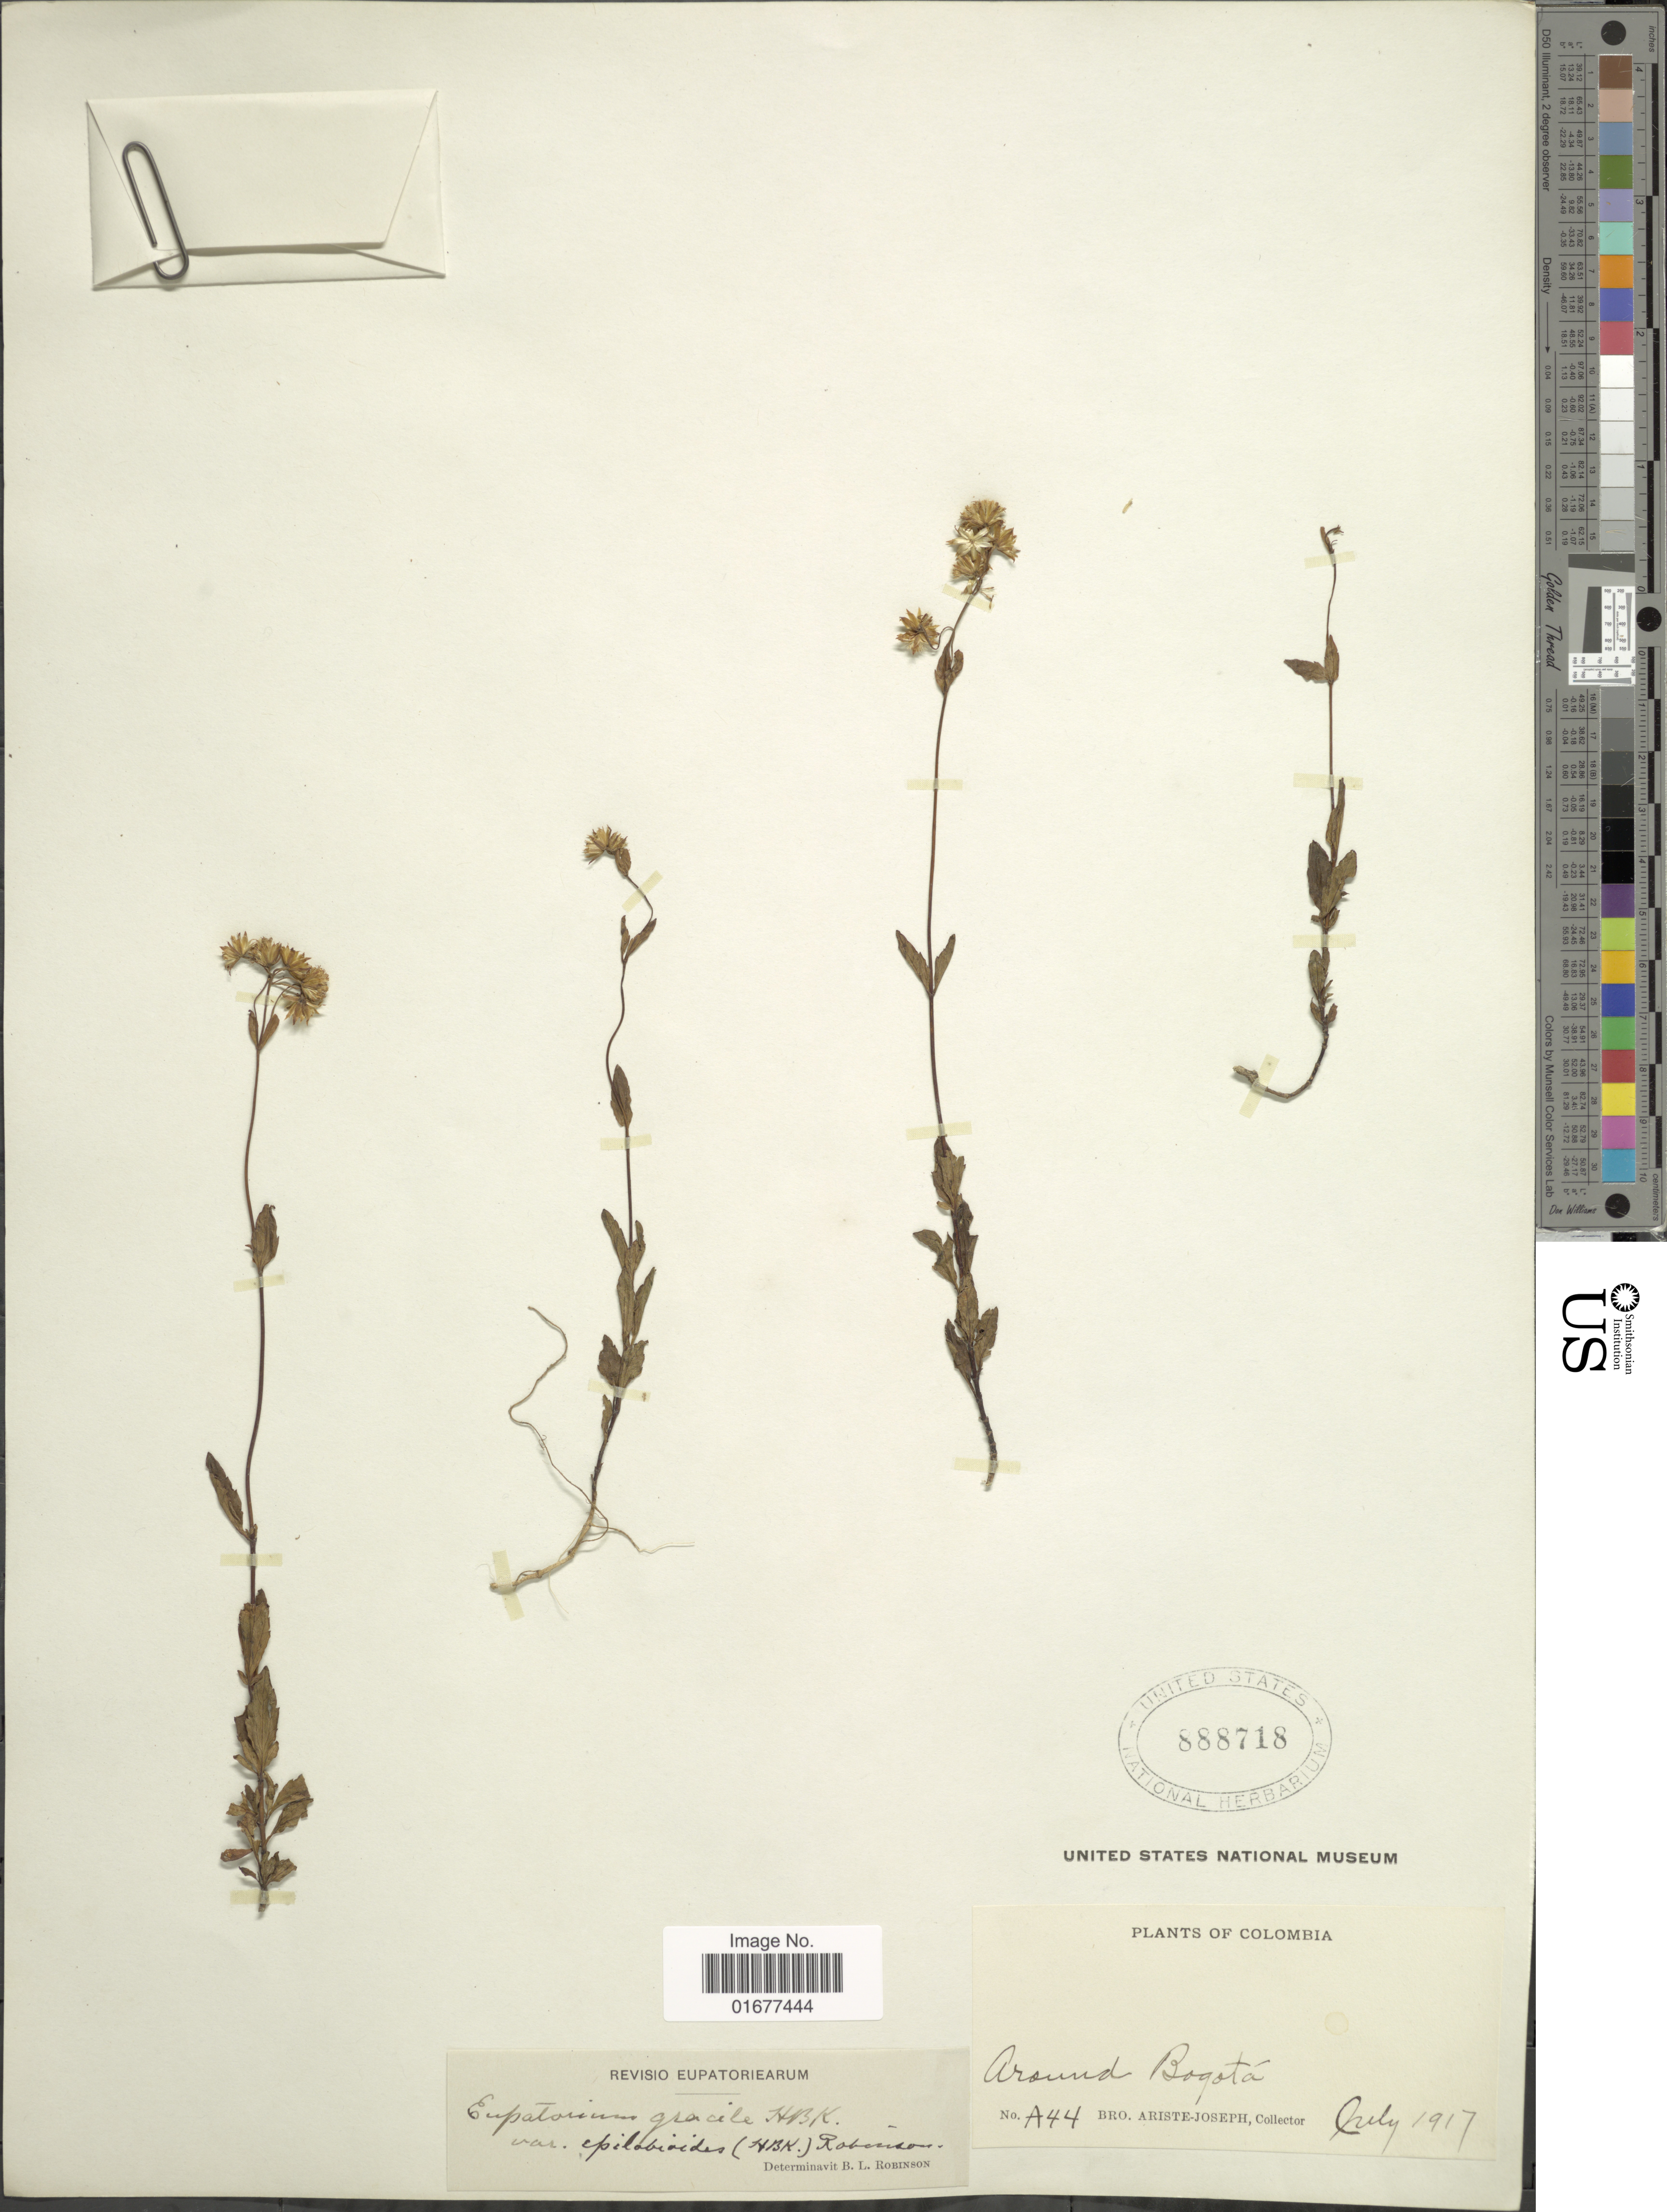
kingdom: Plantae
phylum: Tracheophyta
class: Magnoliopsida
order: Asterales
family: Asteraceae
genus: Ageratina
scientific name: Ageratina gracilis var. epilobioides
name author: (Kunth) R.M. King & H. Rob. ex Luteyn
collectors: Bro. Ariste-Joseph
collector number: A44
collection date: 1917-07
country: Colombia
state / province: Bogota D.C.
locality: Around Bogota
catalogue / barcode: US 888718